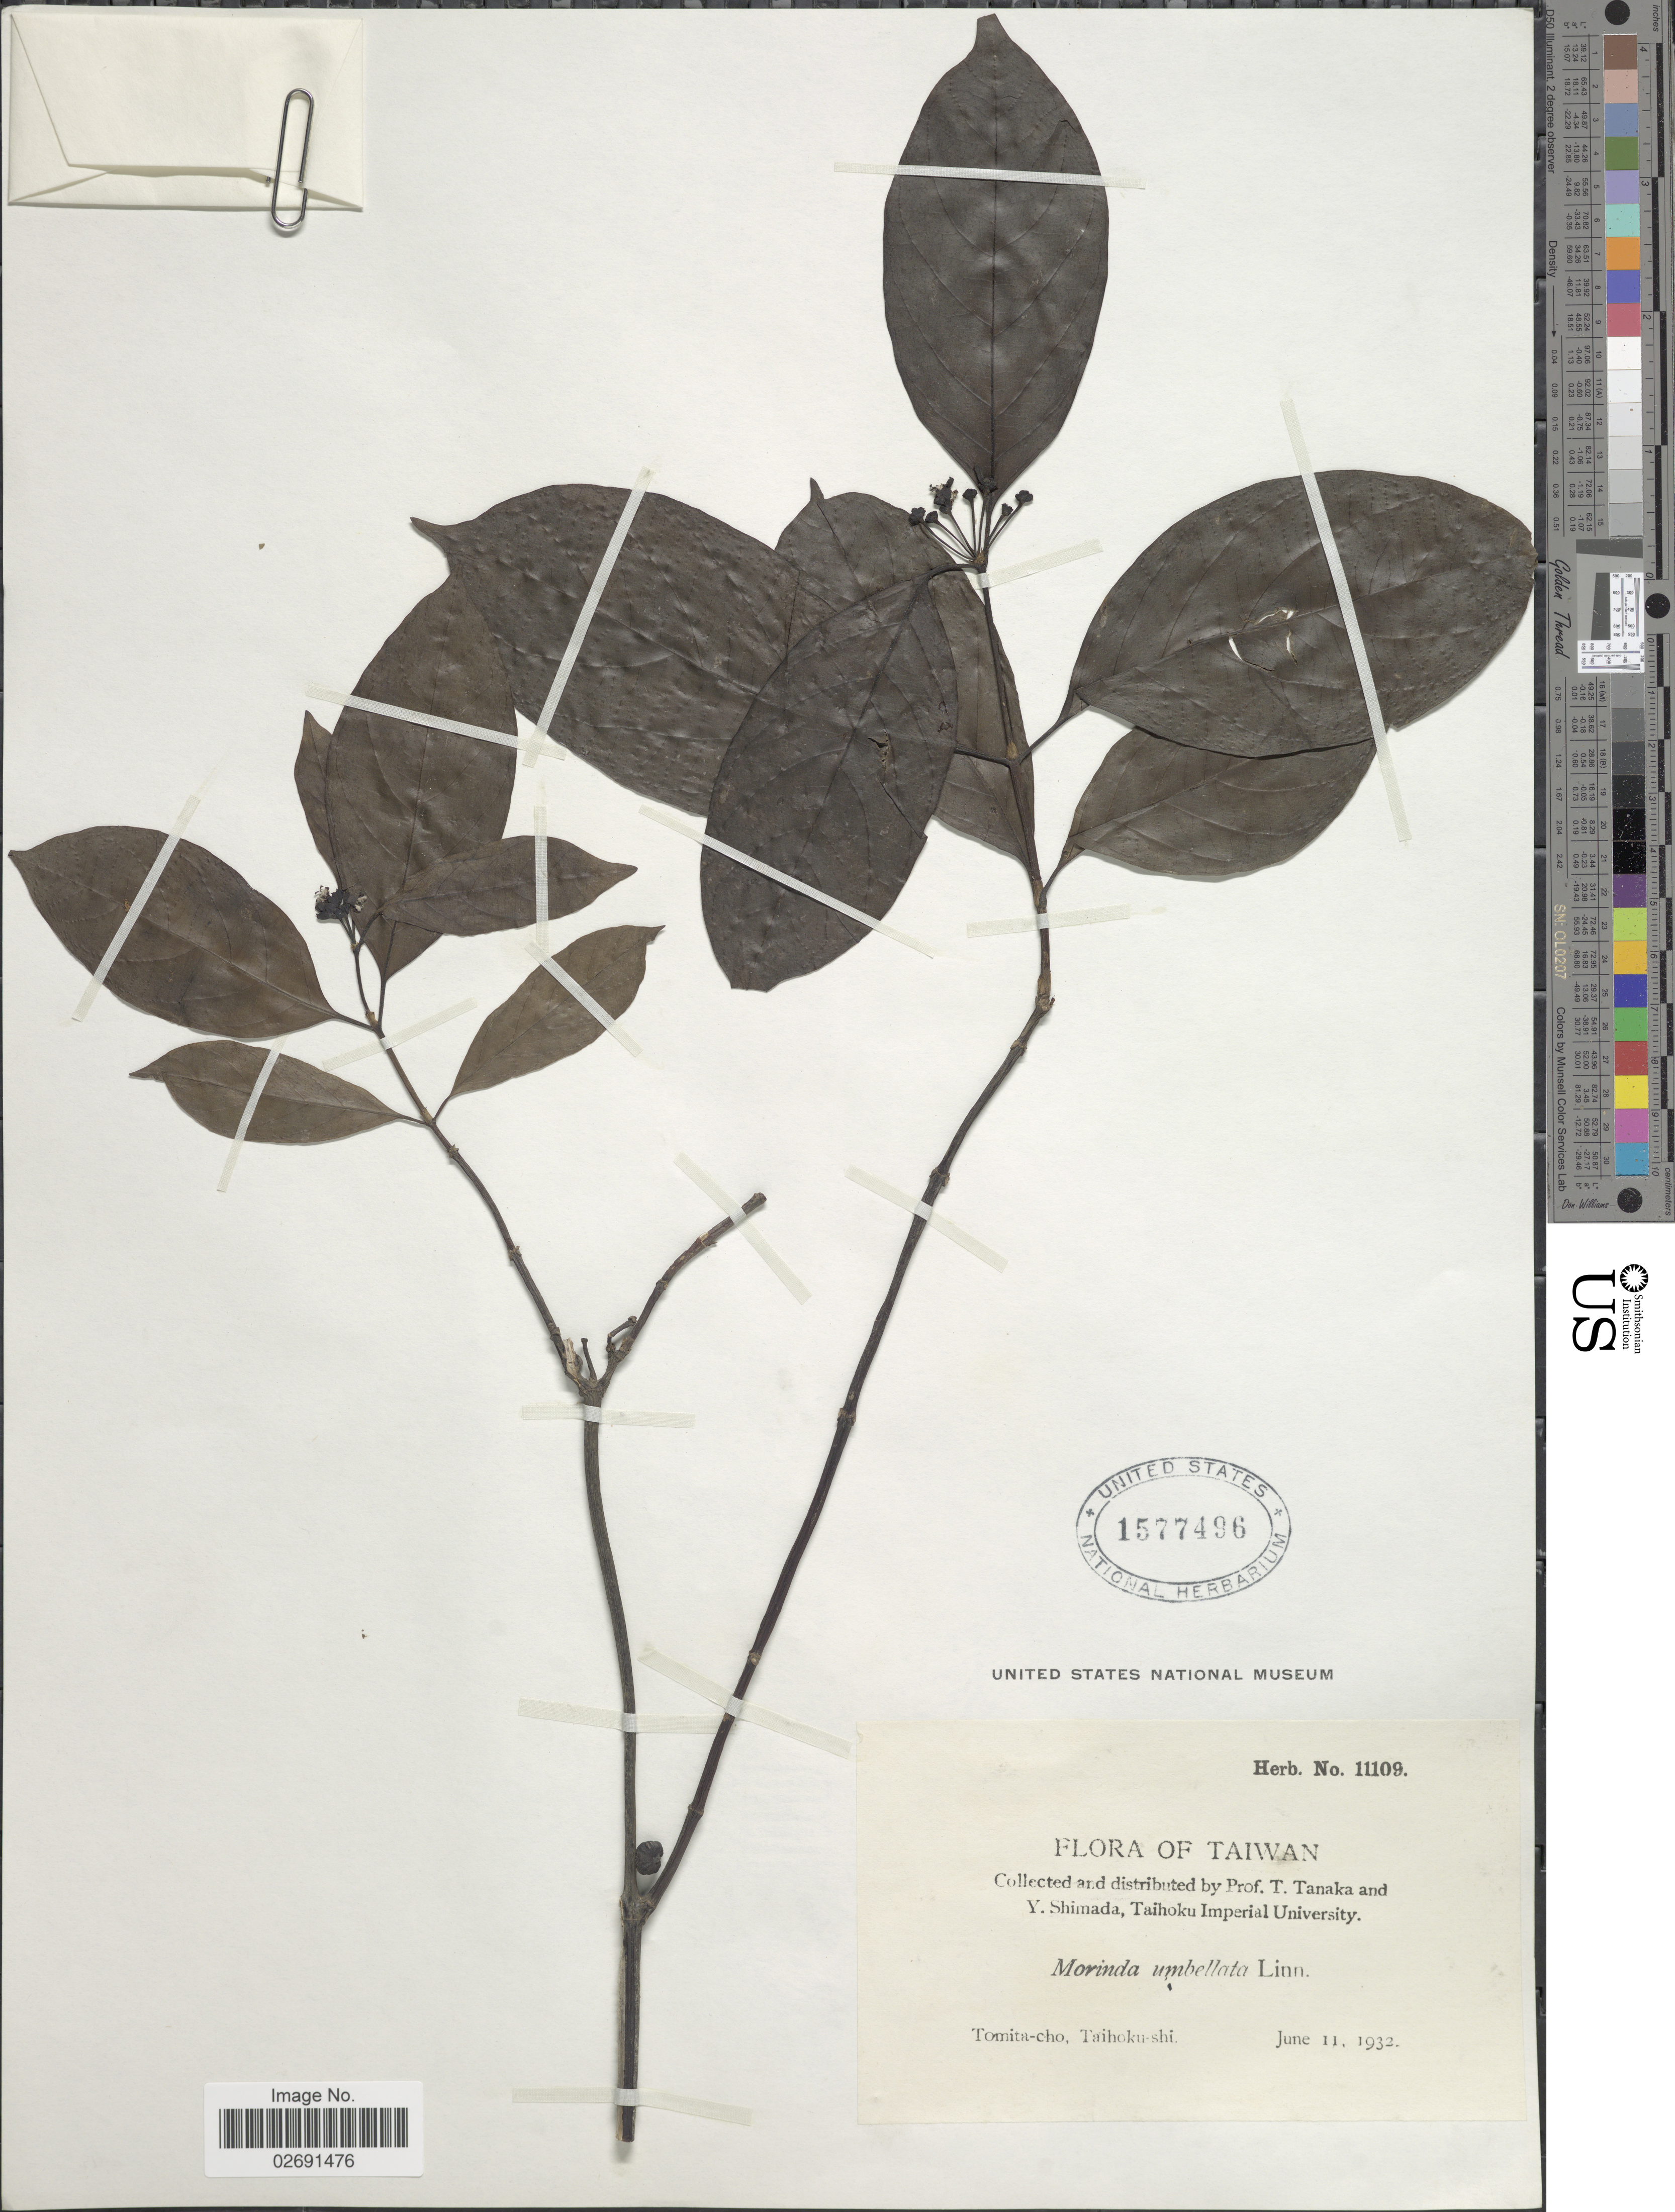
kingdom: Plantae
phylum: Tracheophyta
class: Magnoliopsida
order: Gentianales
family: Rubiaceae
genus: Gynochthodes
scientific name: Gynochthodes umbellata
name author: (L.) Razafim. & B. Bremer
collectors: T. Tanaka & Y. Shimada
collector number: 11109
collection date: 1932-06-11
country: Taiwan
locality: Tomita-cho, Taihoku-shi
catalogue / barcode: US 1577496